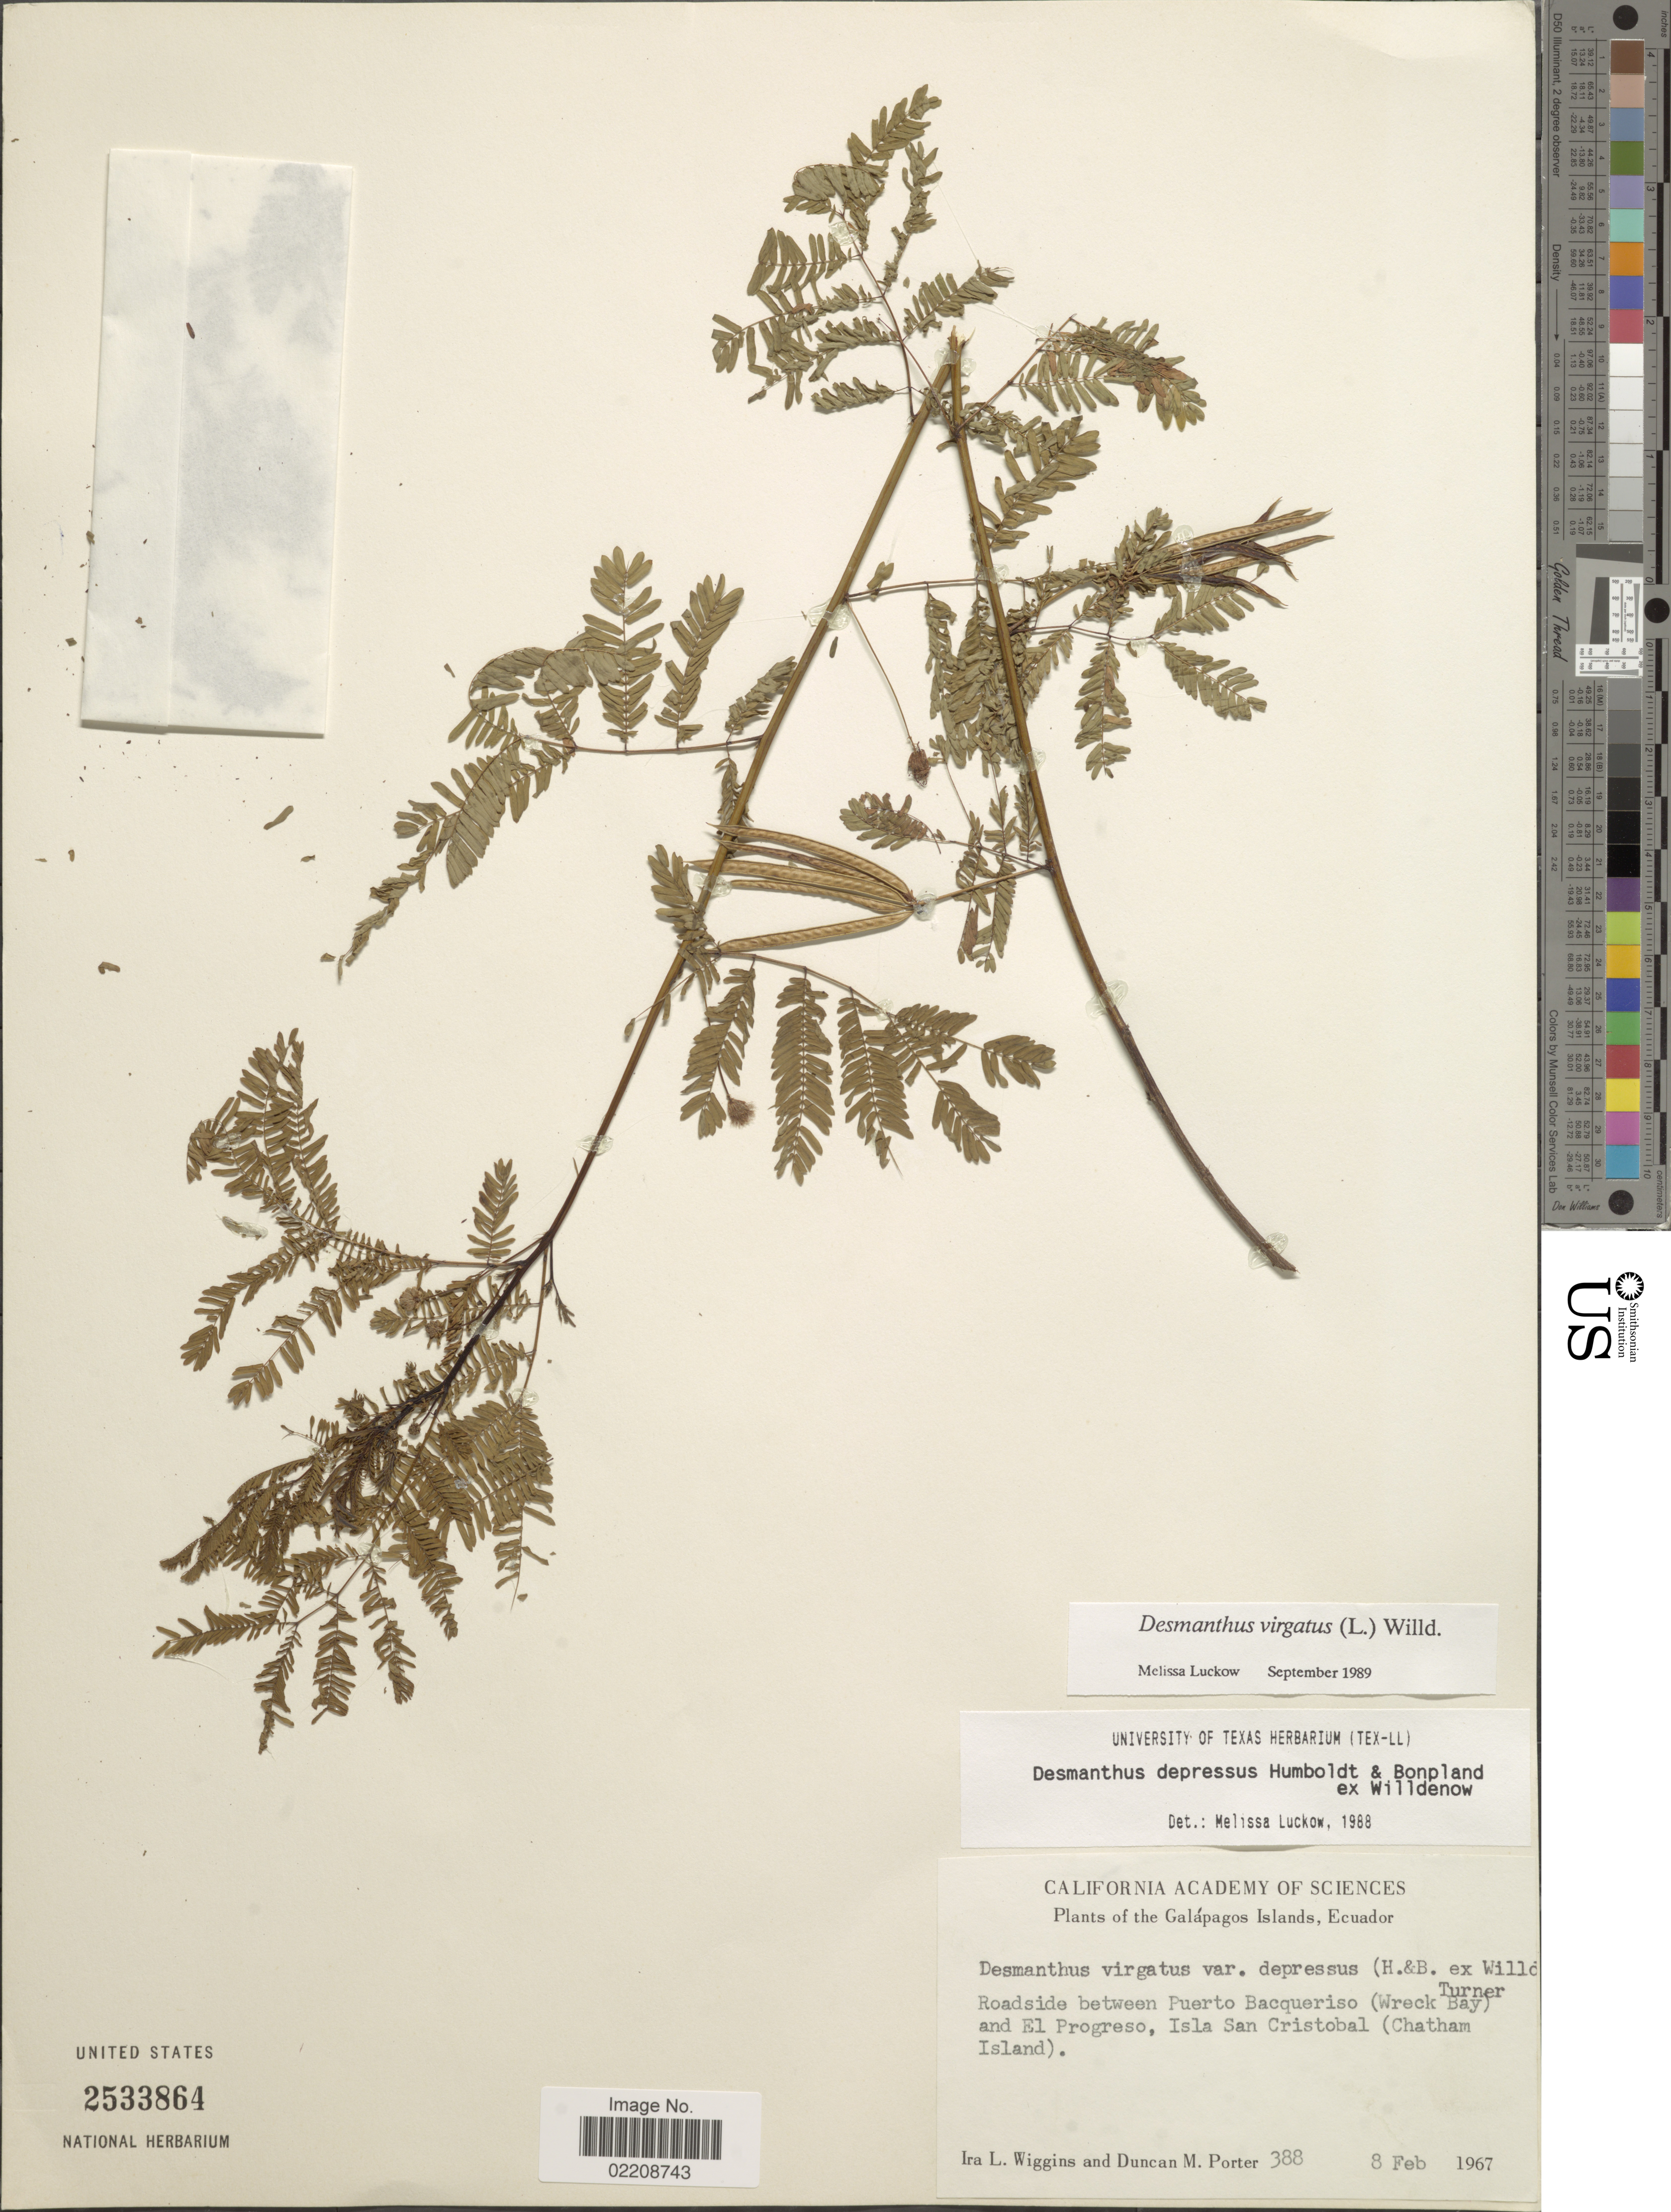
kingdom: Plantae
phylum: Tracheophyta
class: Magnoliopsida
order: Fabales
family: Fabaceae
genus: Desmanthus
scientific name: Desmanthus virgatus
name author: (L.) Willd.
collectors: I. L. Wiggins & D. Porter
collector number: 388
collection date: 1967-02-08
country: Ecuador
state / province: Colón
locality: Galapagos Islands, roadside between Puerto Bacqueriso (Wreck Bay) and El Progreso, Isla San Cristobal (Chatham Island)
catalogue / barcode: US 2533864